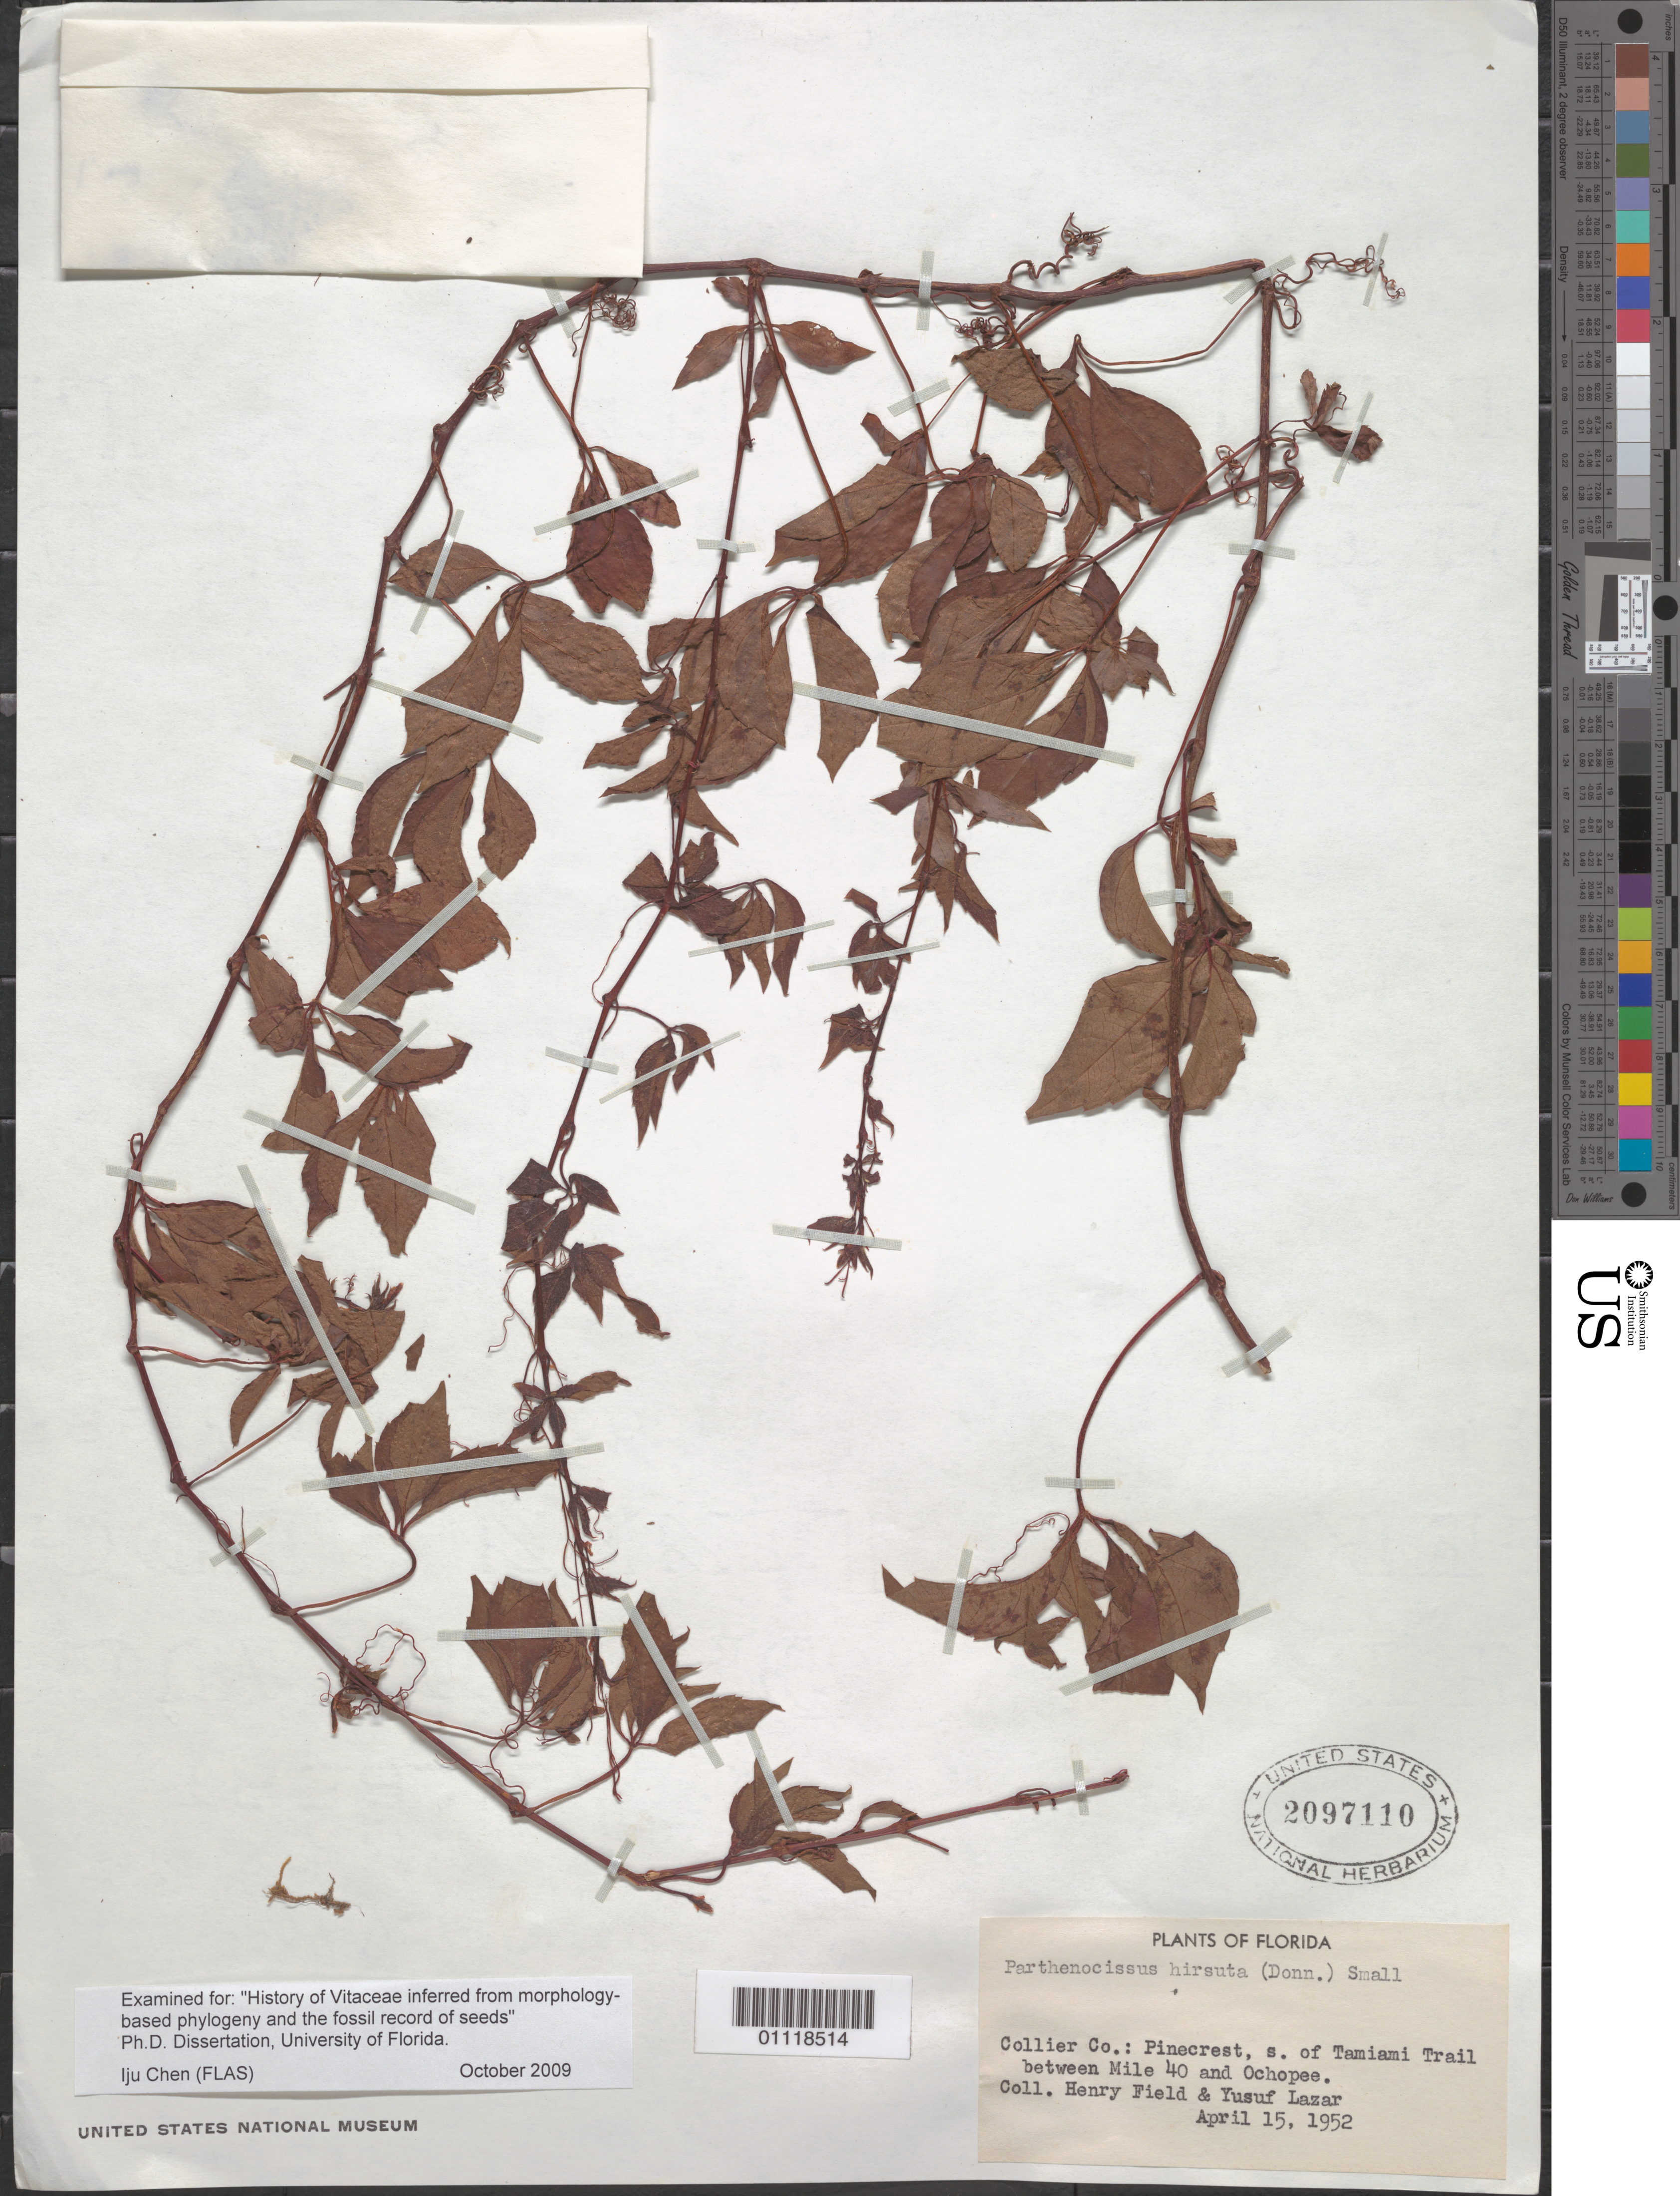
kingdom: Plantae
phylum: Tracheophyta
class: Magnoliopsida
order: Vitales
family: Vitaceae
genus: Parthenocissus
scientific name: Parthenocissus hirsuta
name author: (Pursh) Graebn.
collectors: H. Field & Y. Lazar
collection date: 1952-04-15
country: United States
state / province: Florida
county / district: Collier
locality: Pinecrest, S of Tamiami Trail between Mile 40 and Ochopee.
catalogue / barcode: US 2097110